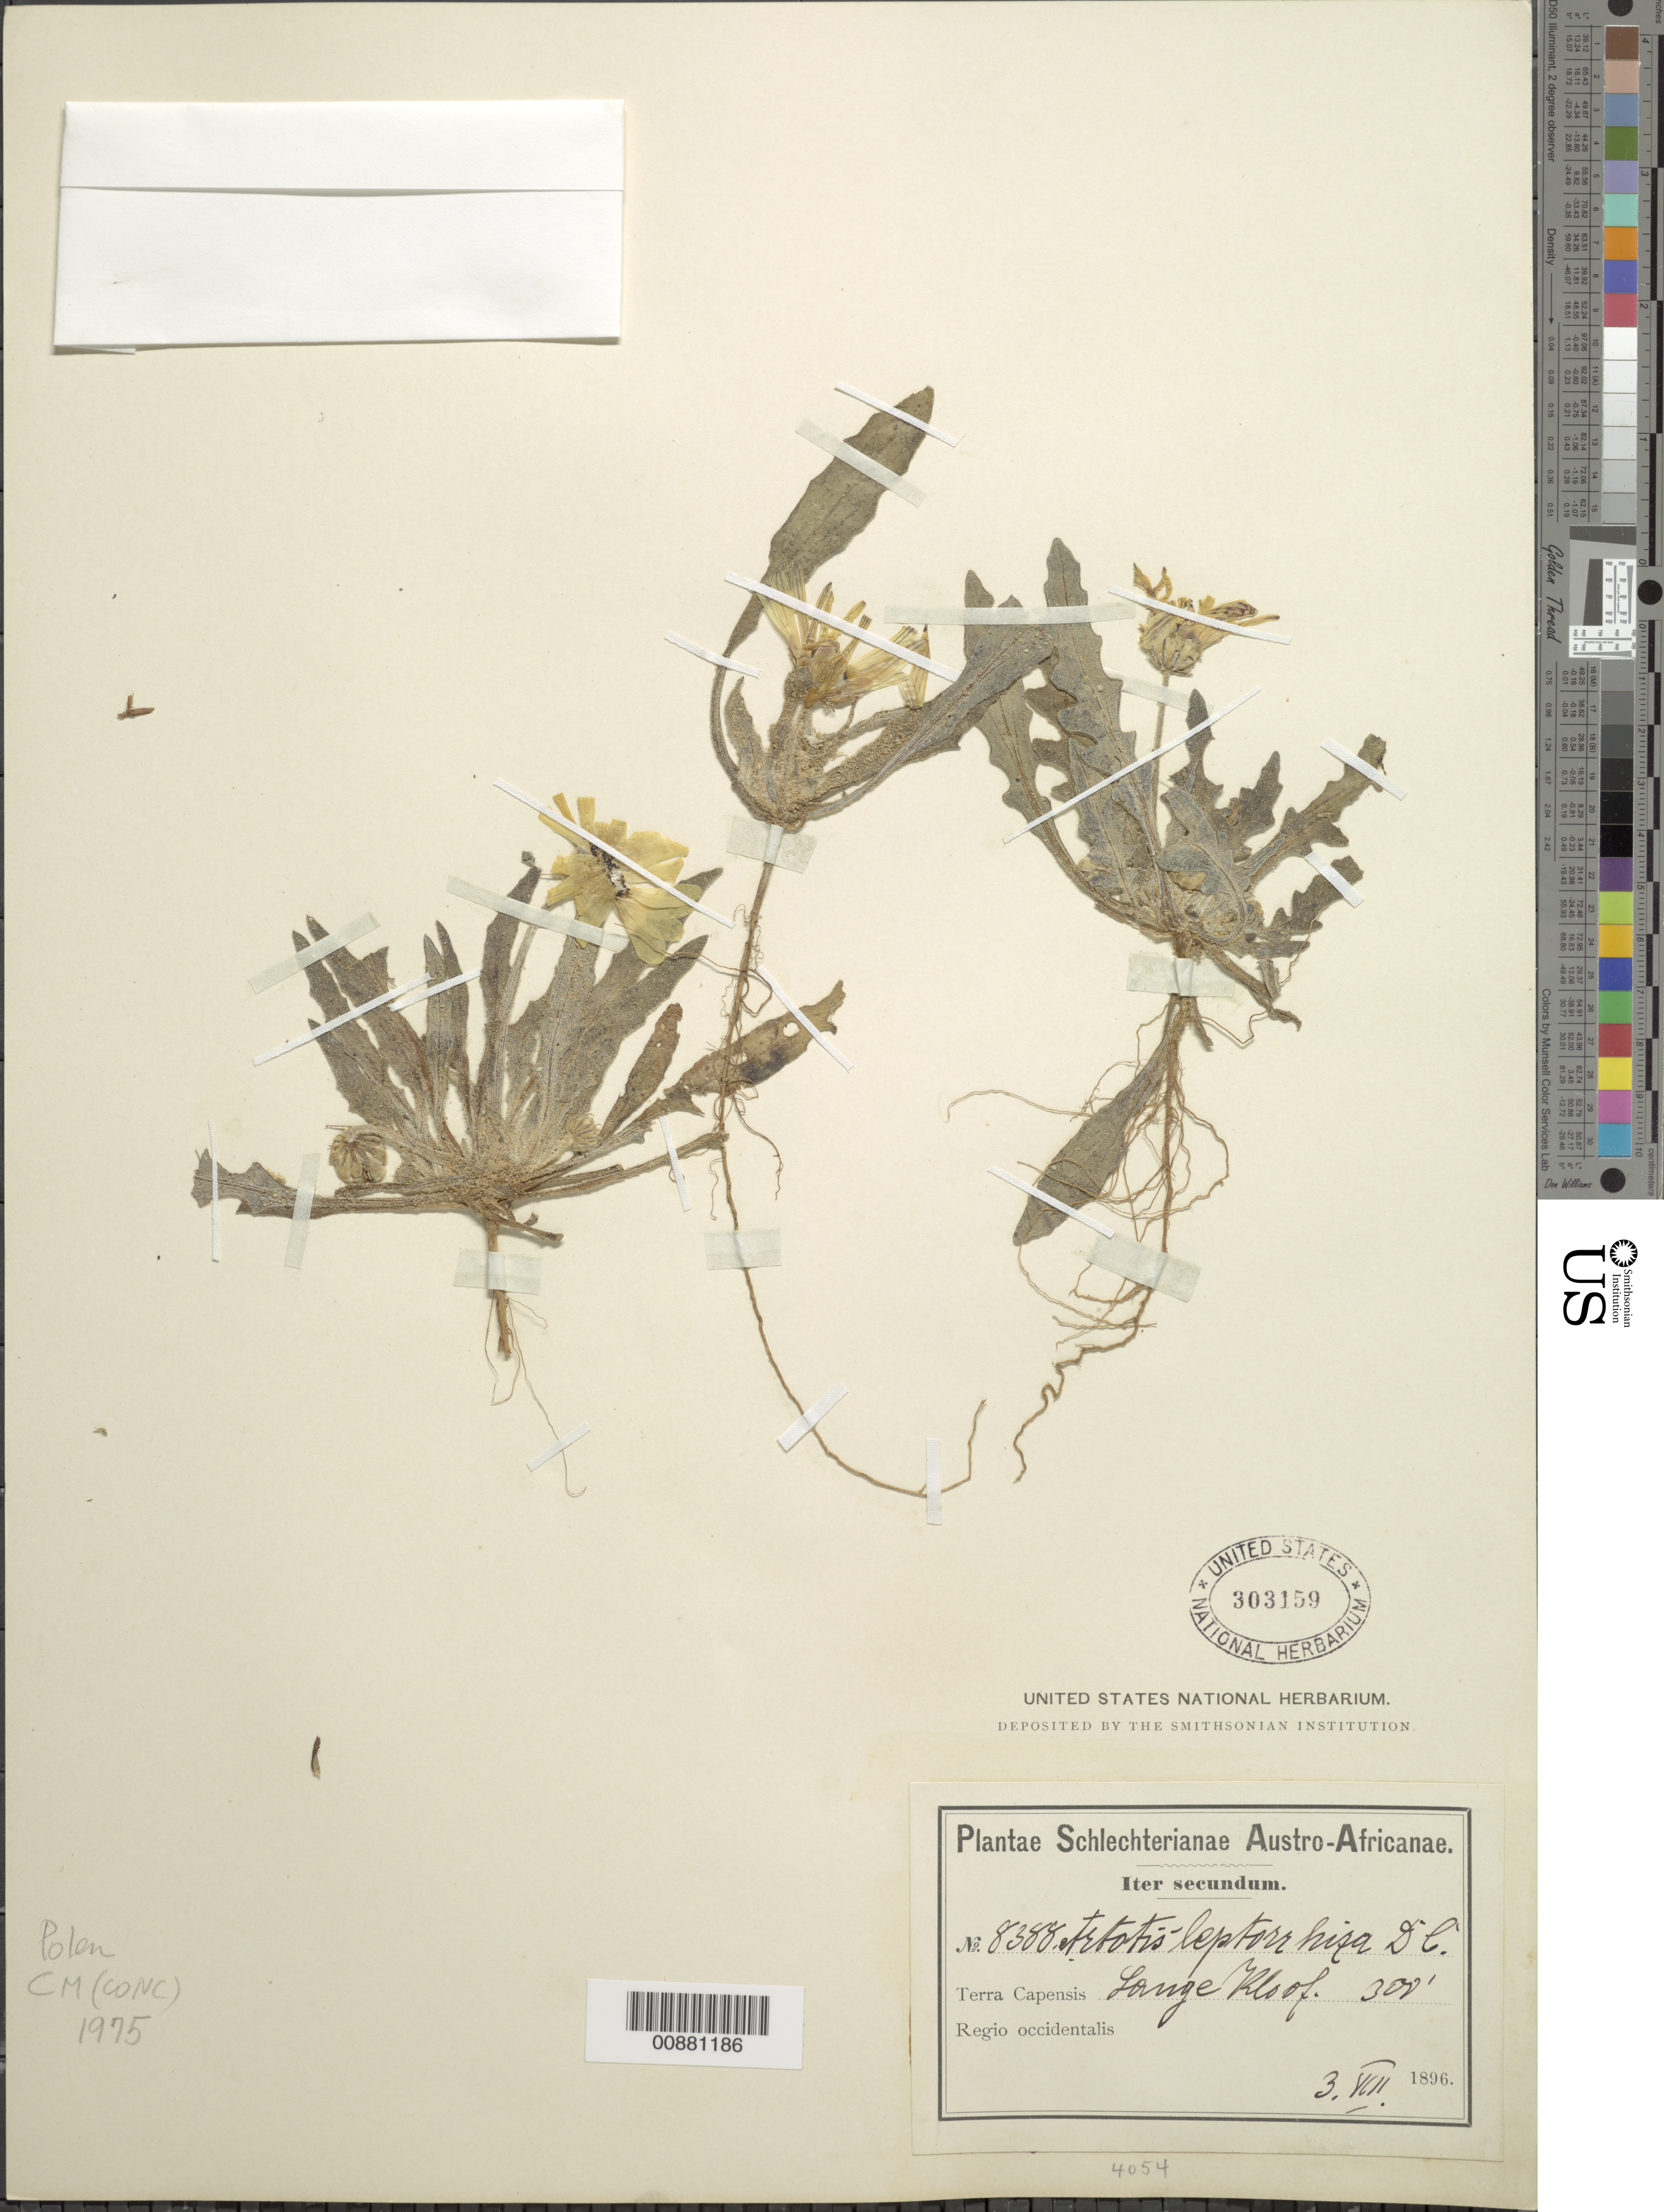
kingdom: Plantae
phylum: Tracheophyta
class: Magnoliopsida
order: Asterales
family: Asteraceae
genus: Arctotis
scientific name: Arctotis leptorrhisa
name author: DC.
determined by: Polen, --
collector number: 8388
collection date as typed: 3 August 1896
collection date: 1896-08-03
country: South Africa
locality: Longe Kloof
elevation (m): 91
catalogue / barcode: US 303159